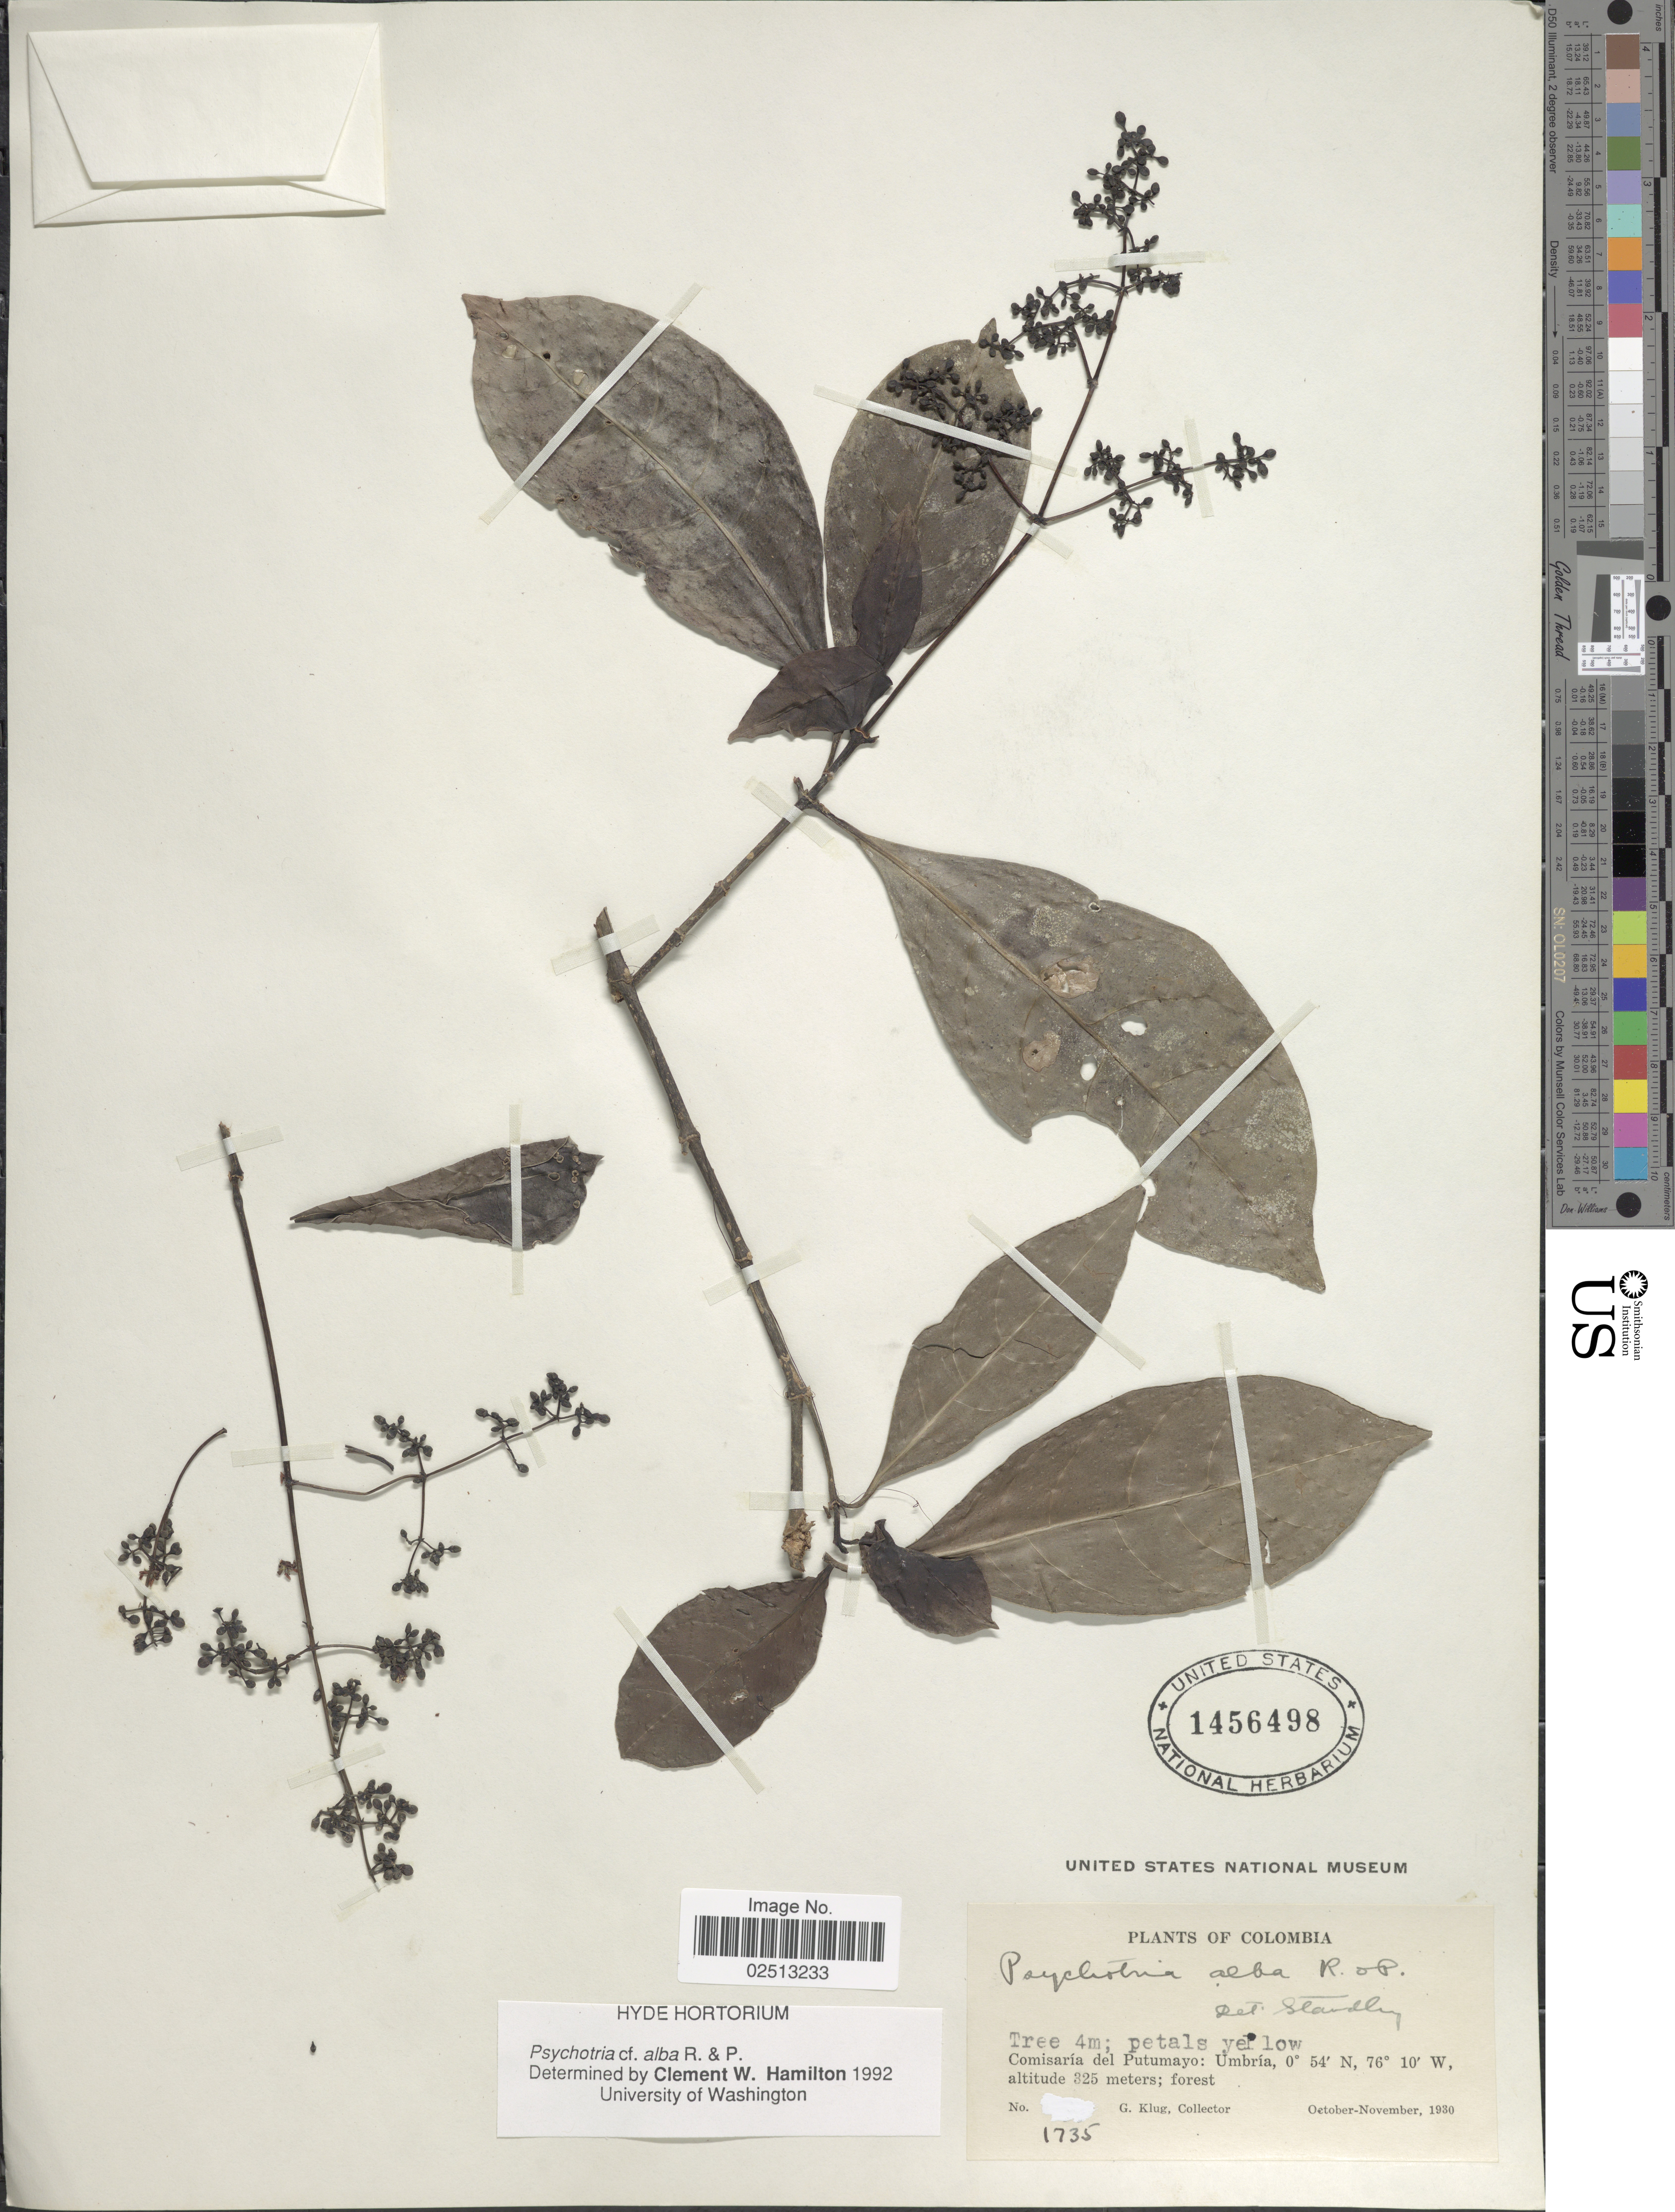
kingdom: Plantae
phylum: Tracheophyta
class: Magnoliopsida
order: Gentianales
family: Rubiaceae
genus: Psychotria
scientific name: Psychotria alba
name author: Ruiz & Pav.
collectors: G. Klug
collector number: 1735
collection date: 1930-10/1930-11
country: Colombia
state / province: Putumayo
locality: Comisaria del Putumayo: Umbria.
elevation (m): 325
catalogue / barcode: US 1456498